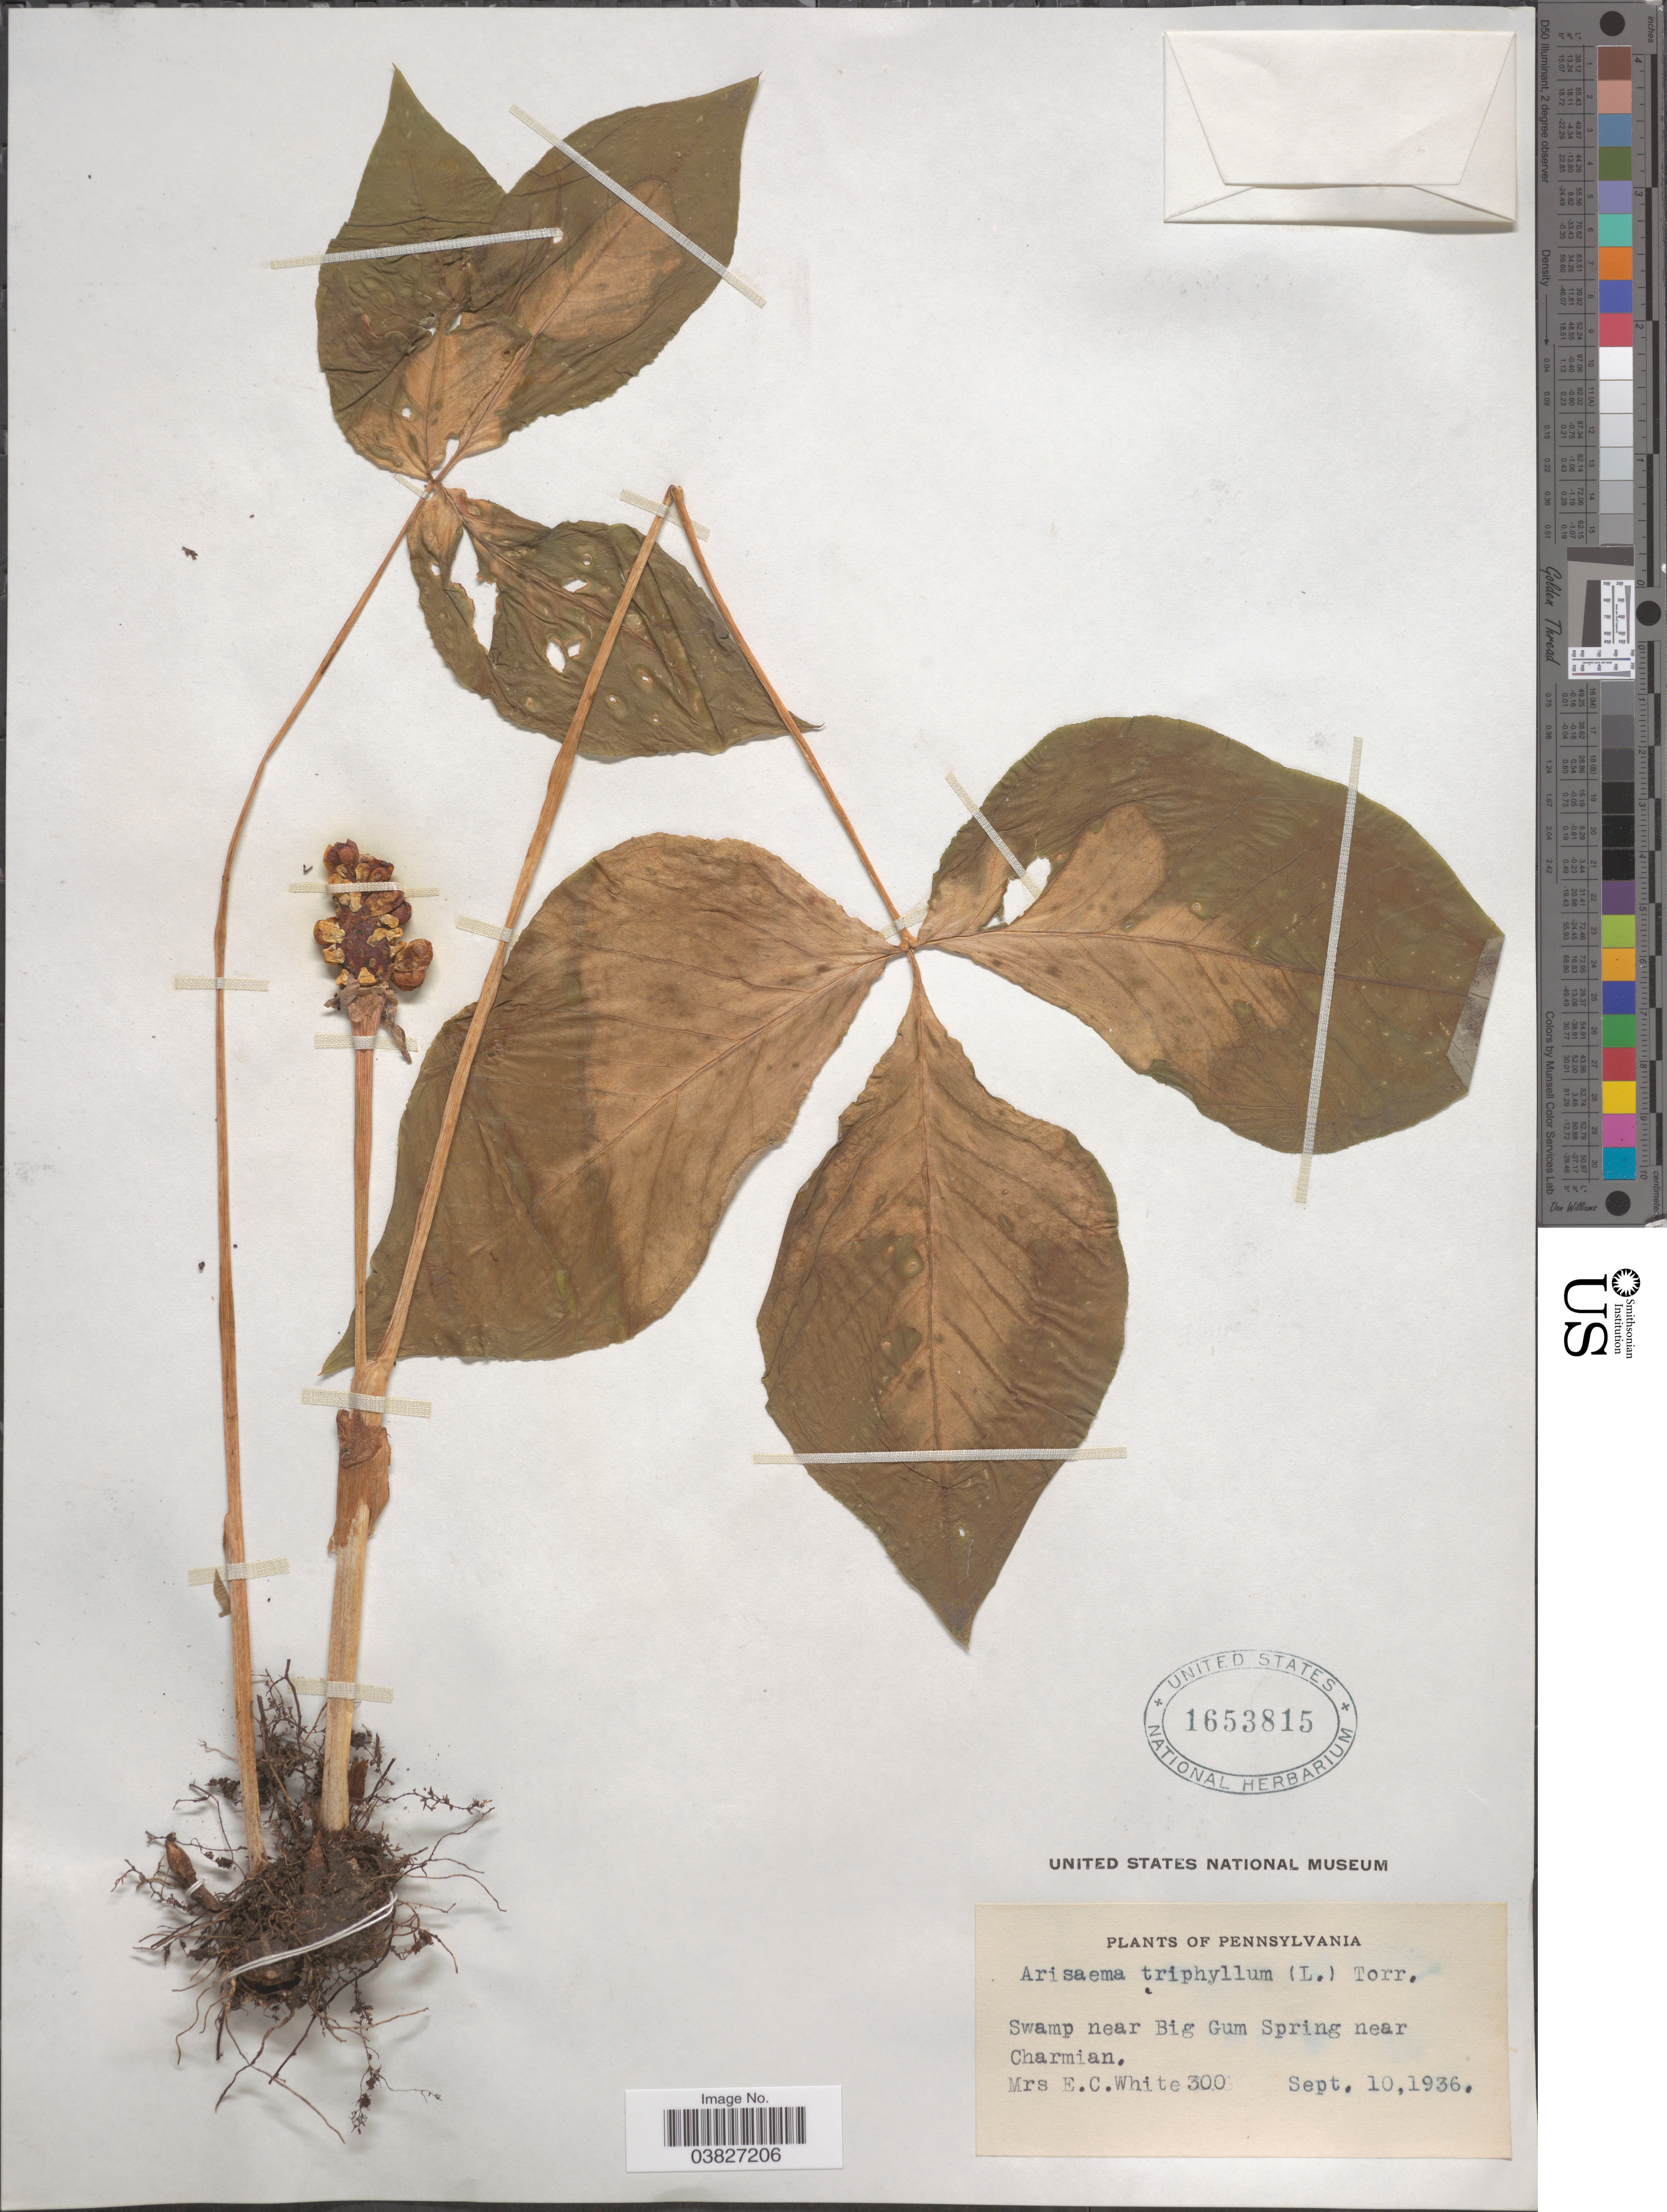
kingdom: Plantae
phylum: Tracheophyta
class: Liliopsida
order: Alismatales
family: Araceae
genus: Arisaema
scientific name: Arisaema triphyllum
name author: (L.) Schott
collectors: E. C. White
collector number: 300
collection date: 1936-09-10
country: United States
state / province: Pennsylvania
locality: Swamp near Big Gum Spring near Charmian.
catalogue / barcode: US 1653815